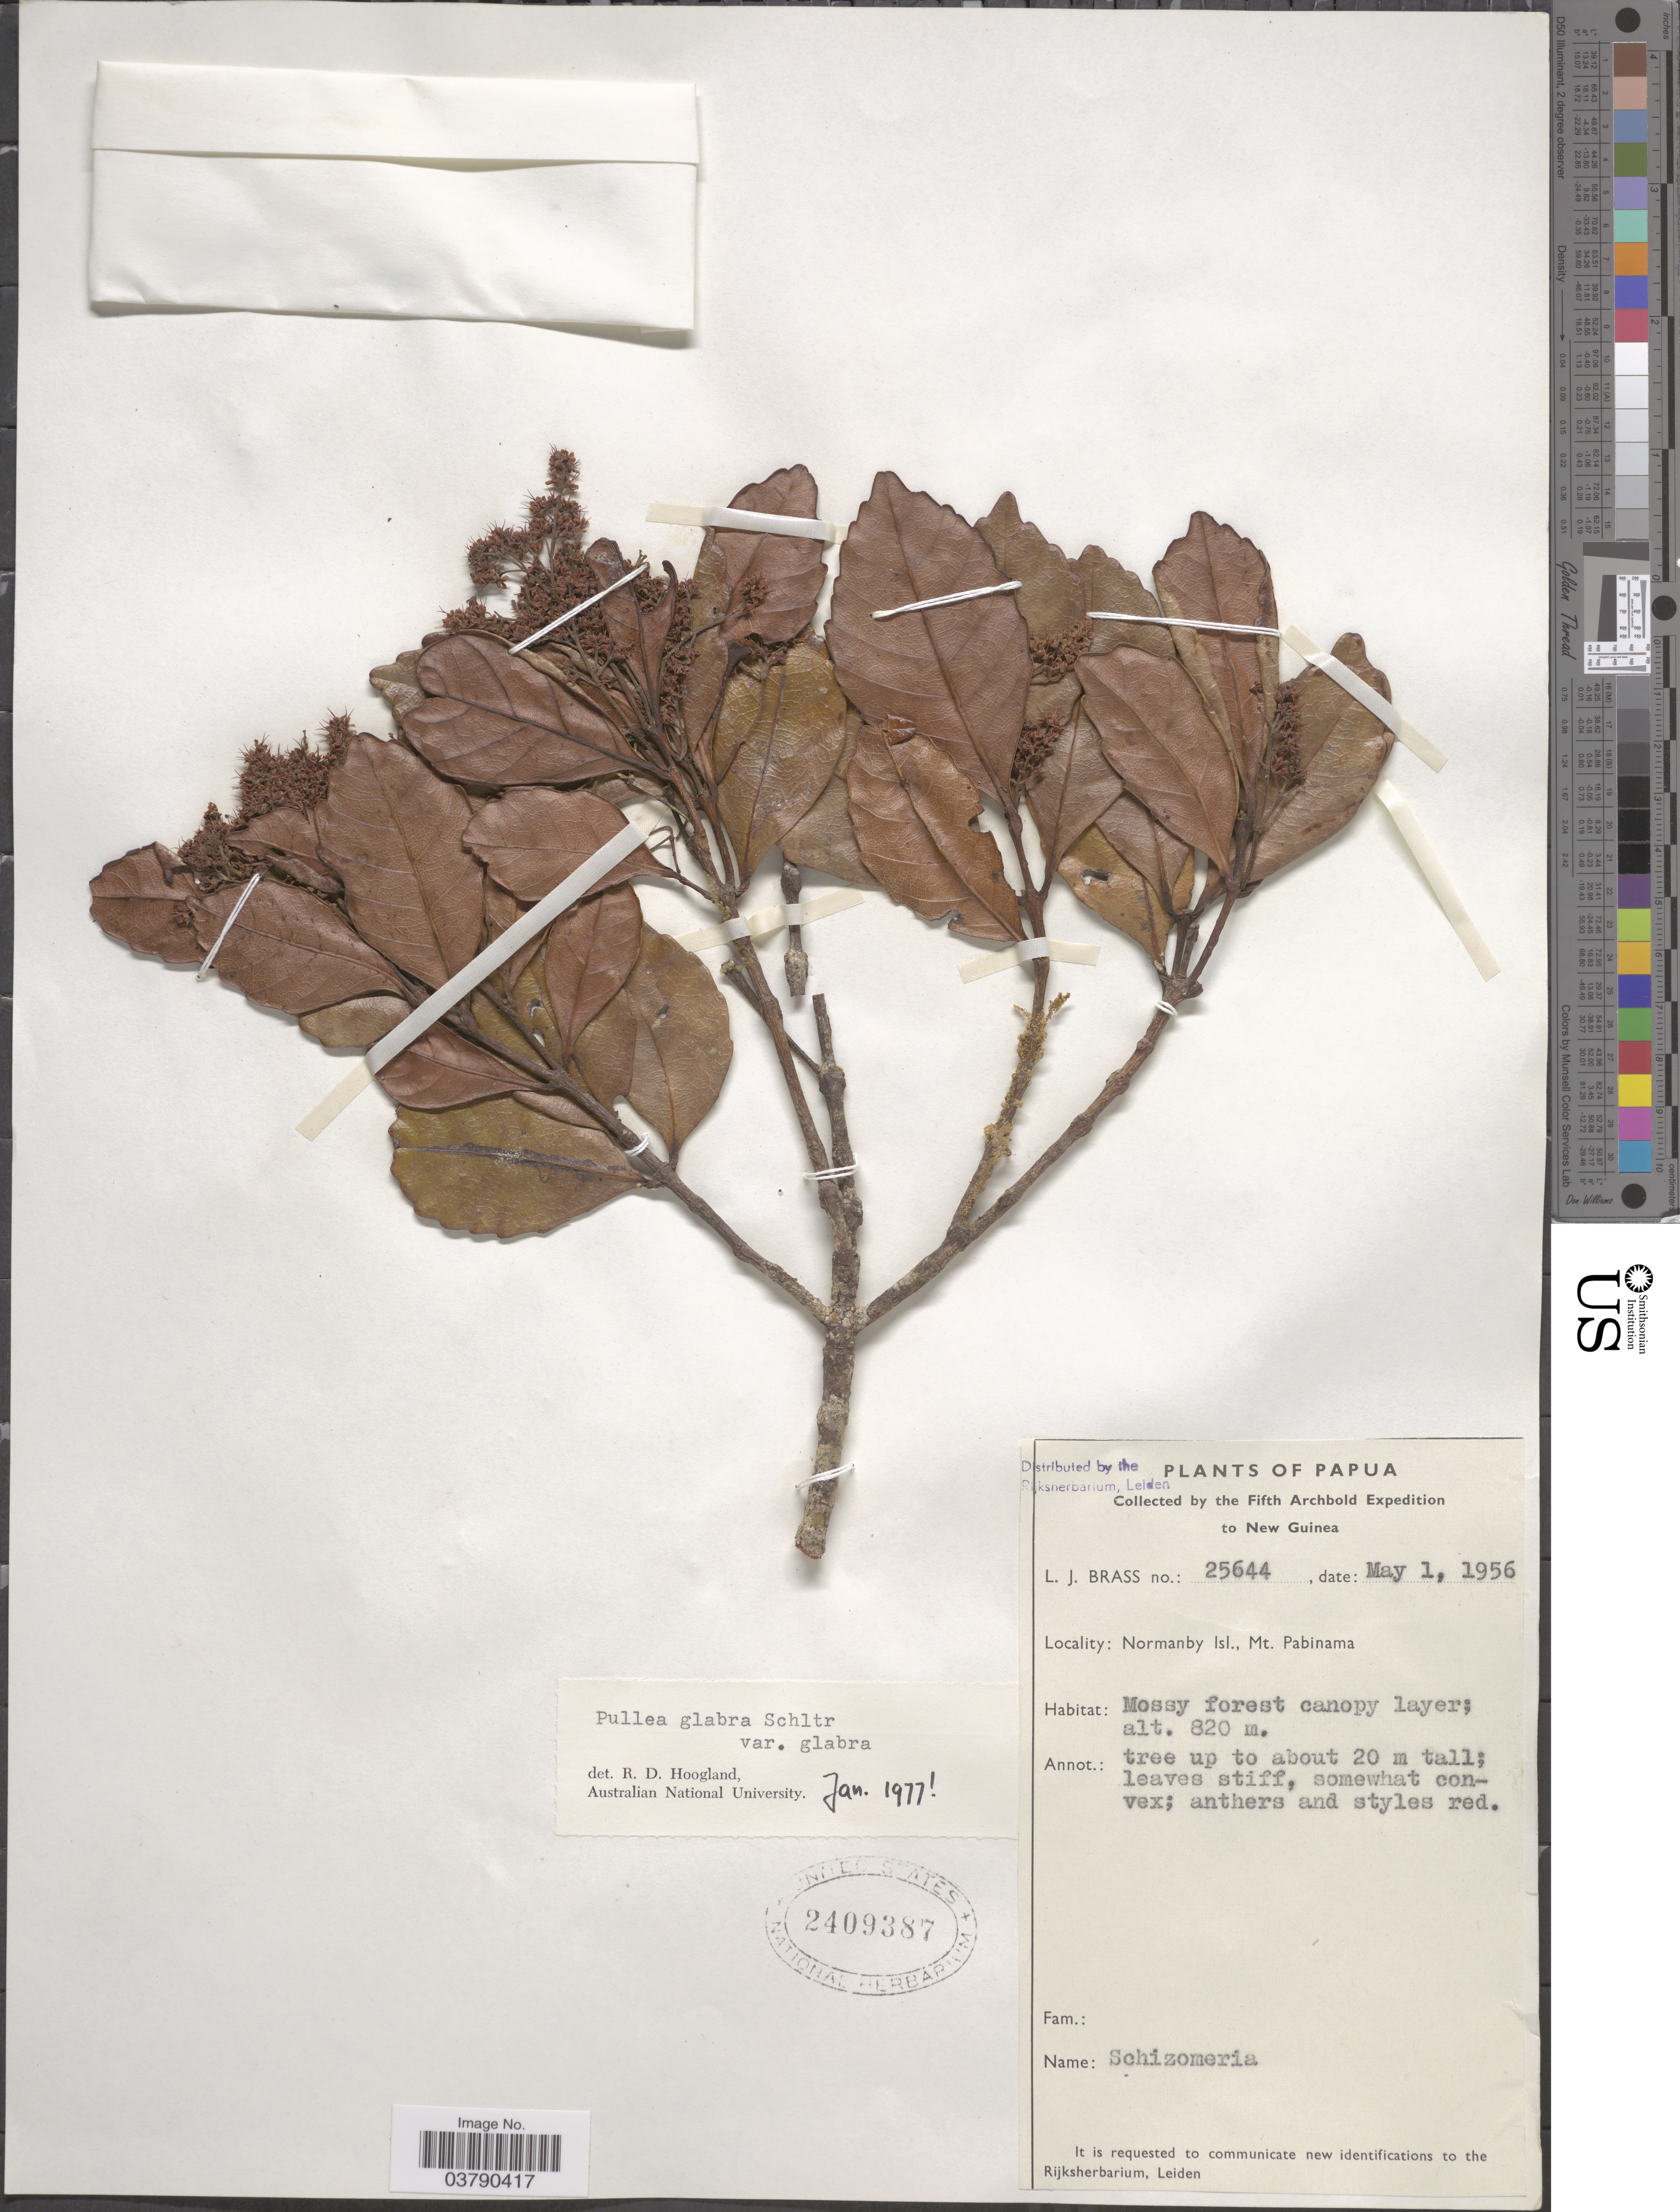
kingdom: Plantae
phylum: Tracheophyta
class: Magnoliopsida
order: Oxalidales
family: Cunoniaceae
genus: Pullea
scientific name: Pullea glabra var. glabra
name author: Schltr.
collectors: L. J. Brass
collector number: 25644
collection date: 1956-05-01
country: Papua New Guinea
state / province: Milne Bay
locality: Papua. New Guinea. Normanby Isl. Mt. Pabinama.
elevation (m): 820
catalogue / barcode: US 2409387